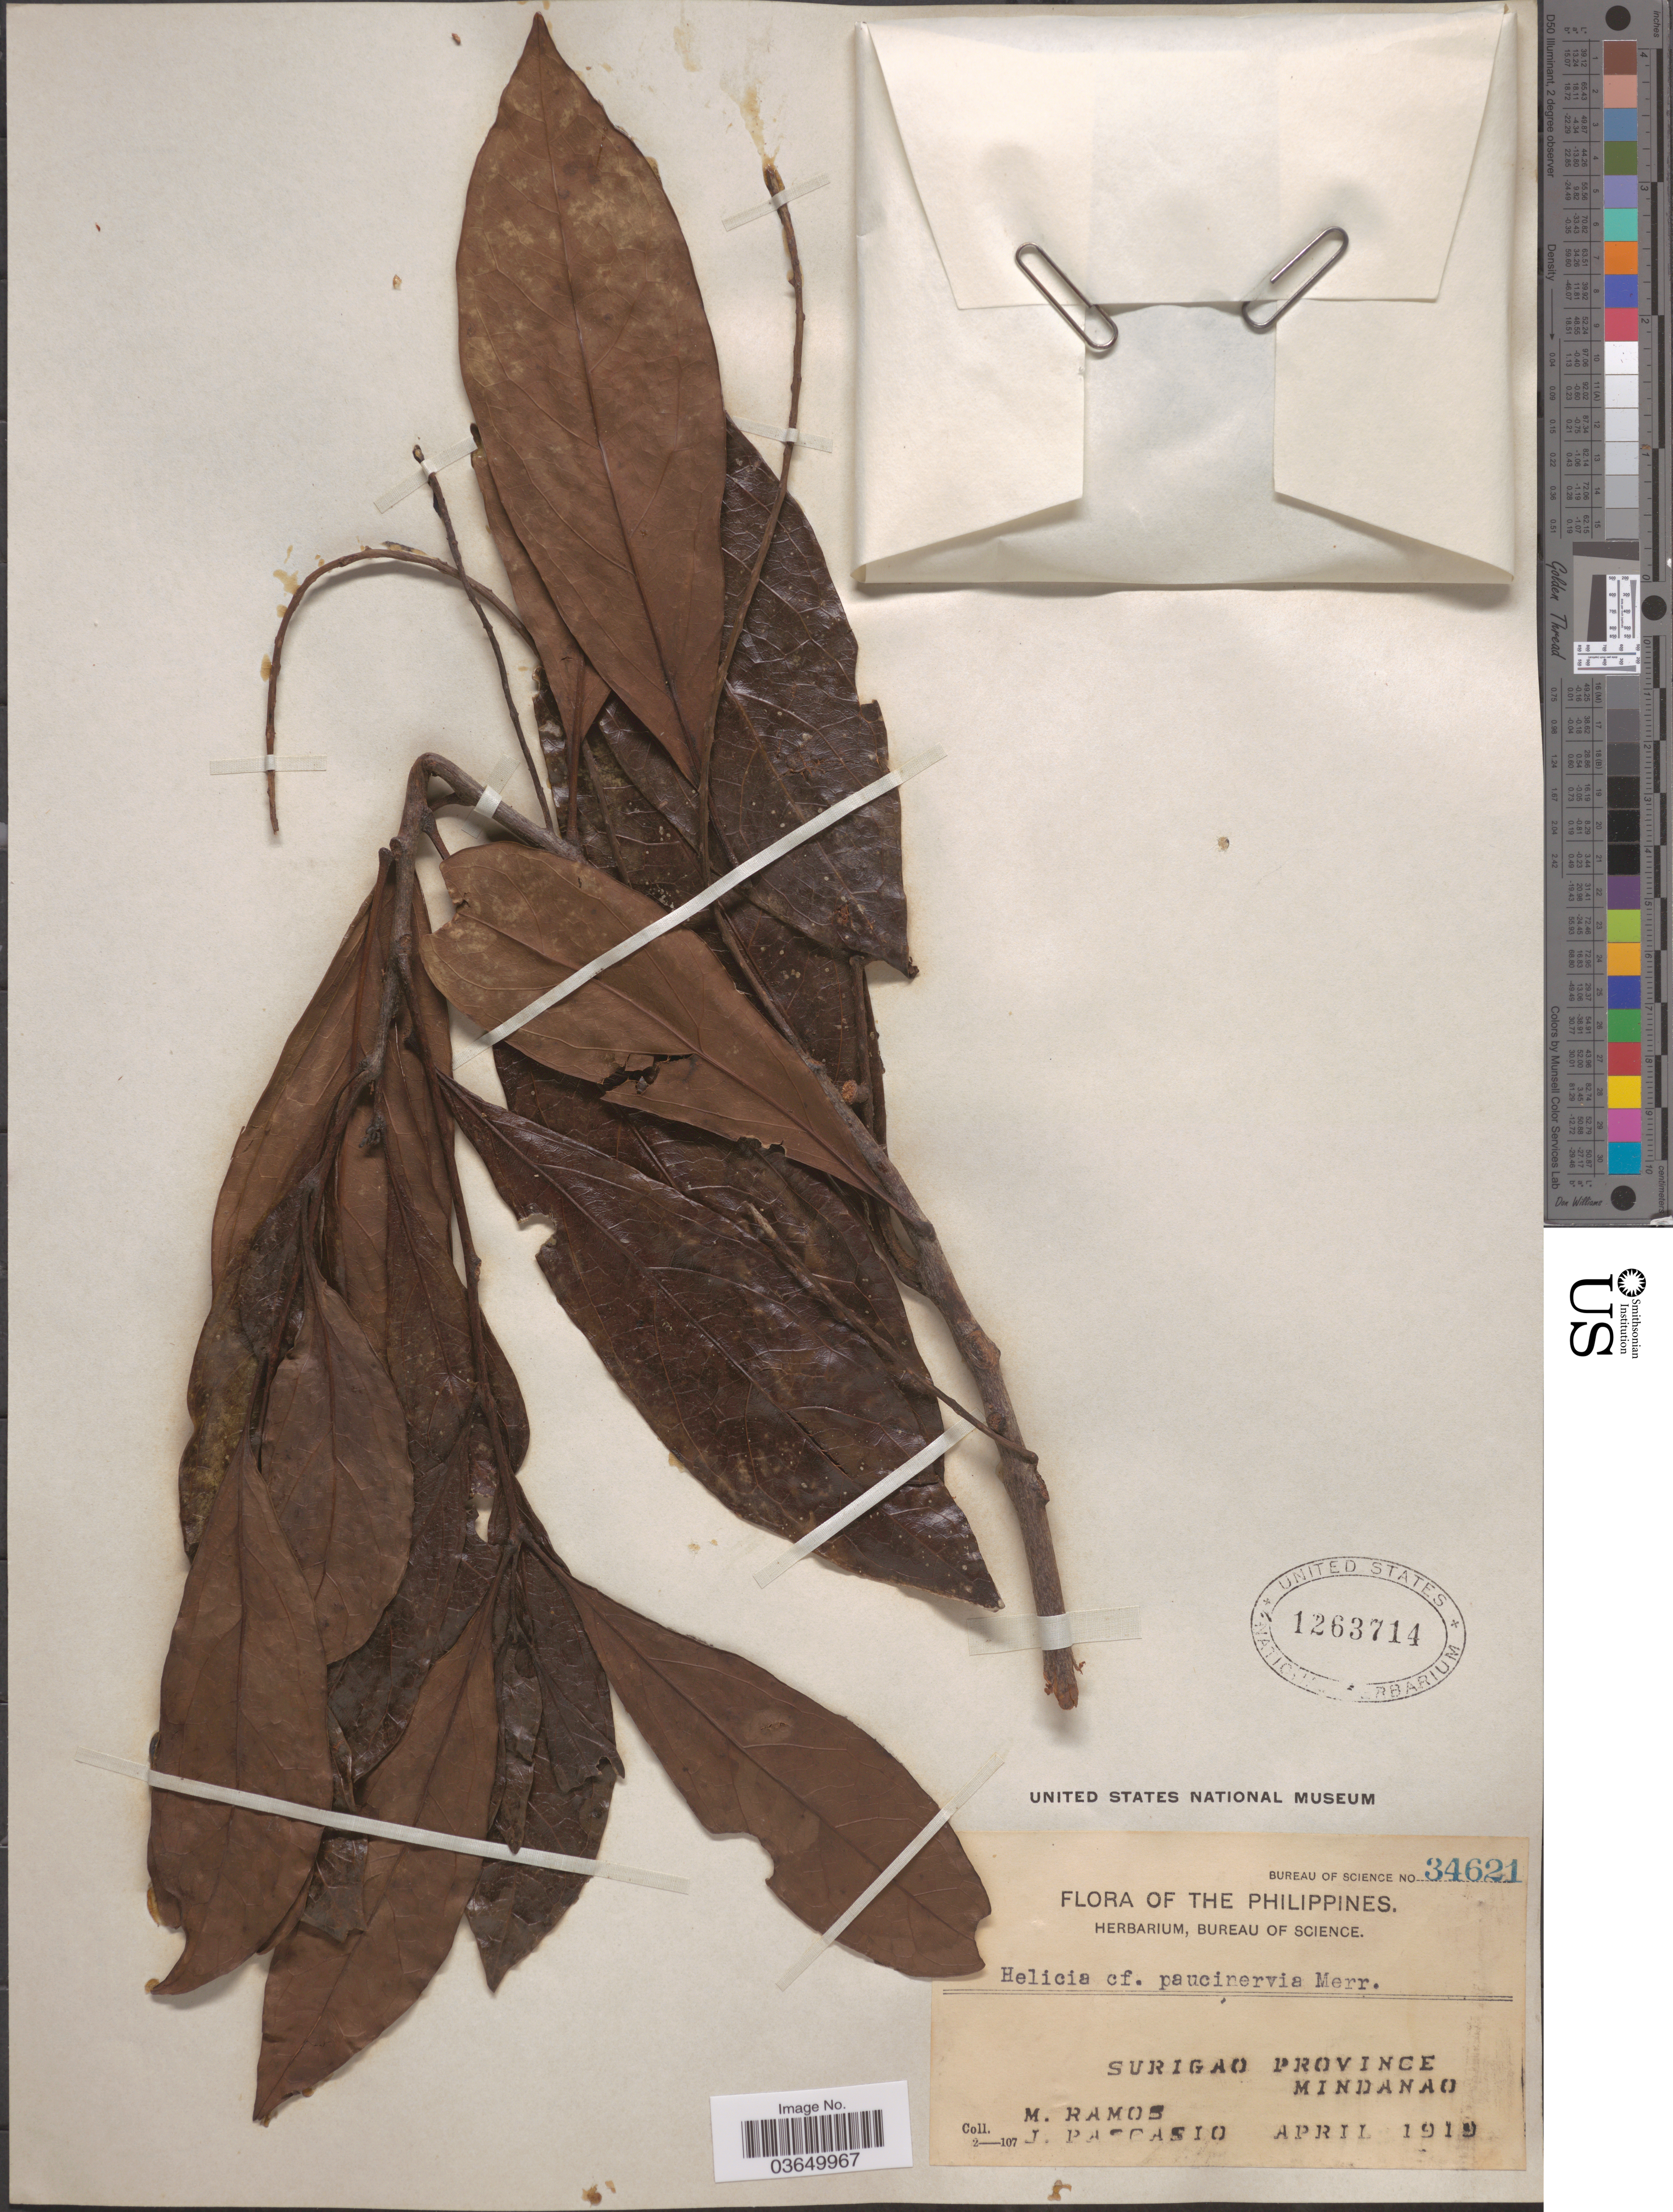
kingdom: Plantae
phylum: Tracheophyta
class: Magnoliopsida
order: Proteales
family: Proteaceae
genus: Helicia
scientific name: Helicia paucinervia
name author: Merr.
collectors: M. Ramos & J. Pascasio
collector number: Bureau of Science 34621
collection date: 1919-04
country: Philippines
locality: Surigao Province. Mindanao.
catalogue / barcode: US 1263714